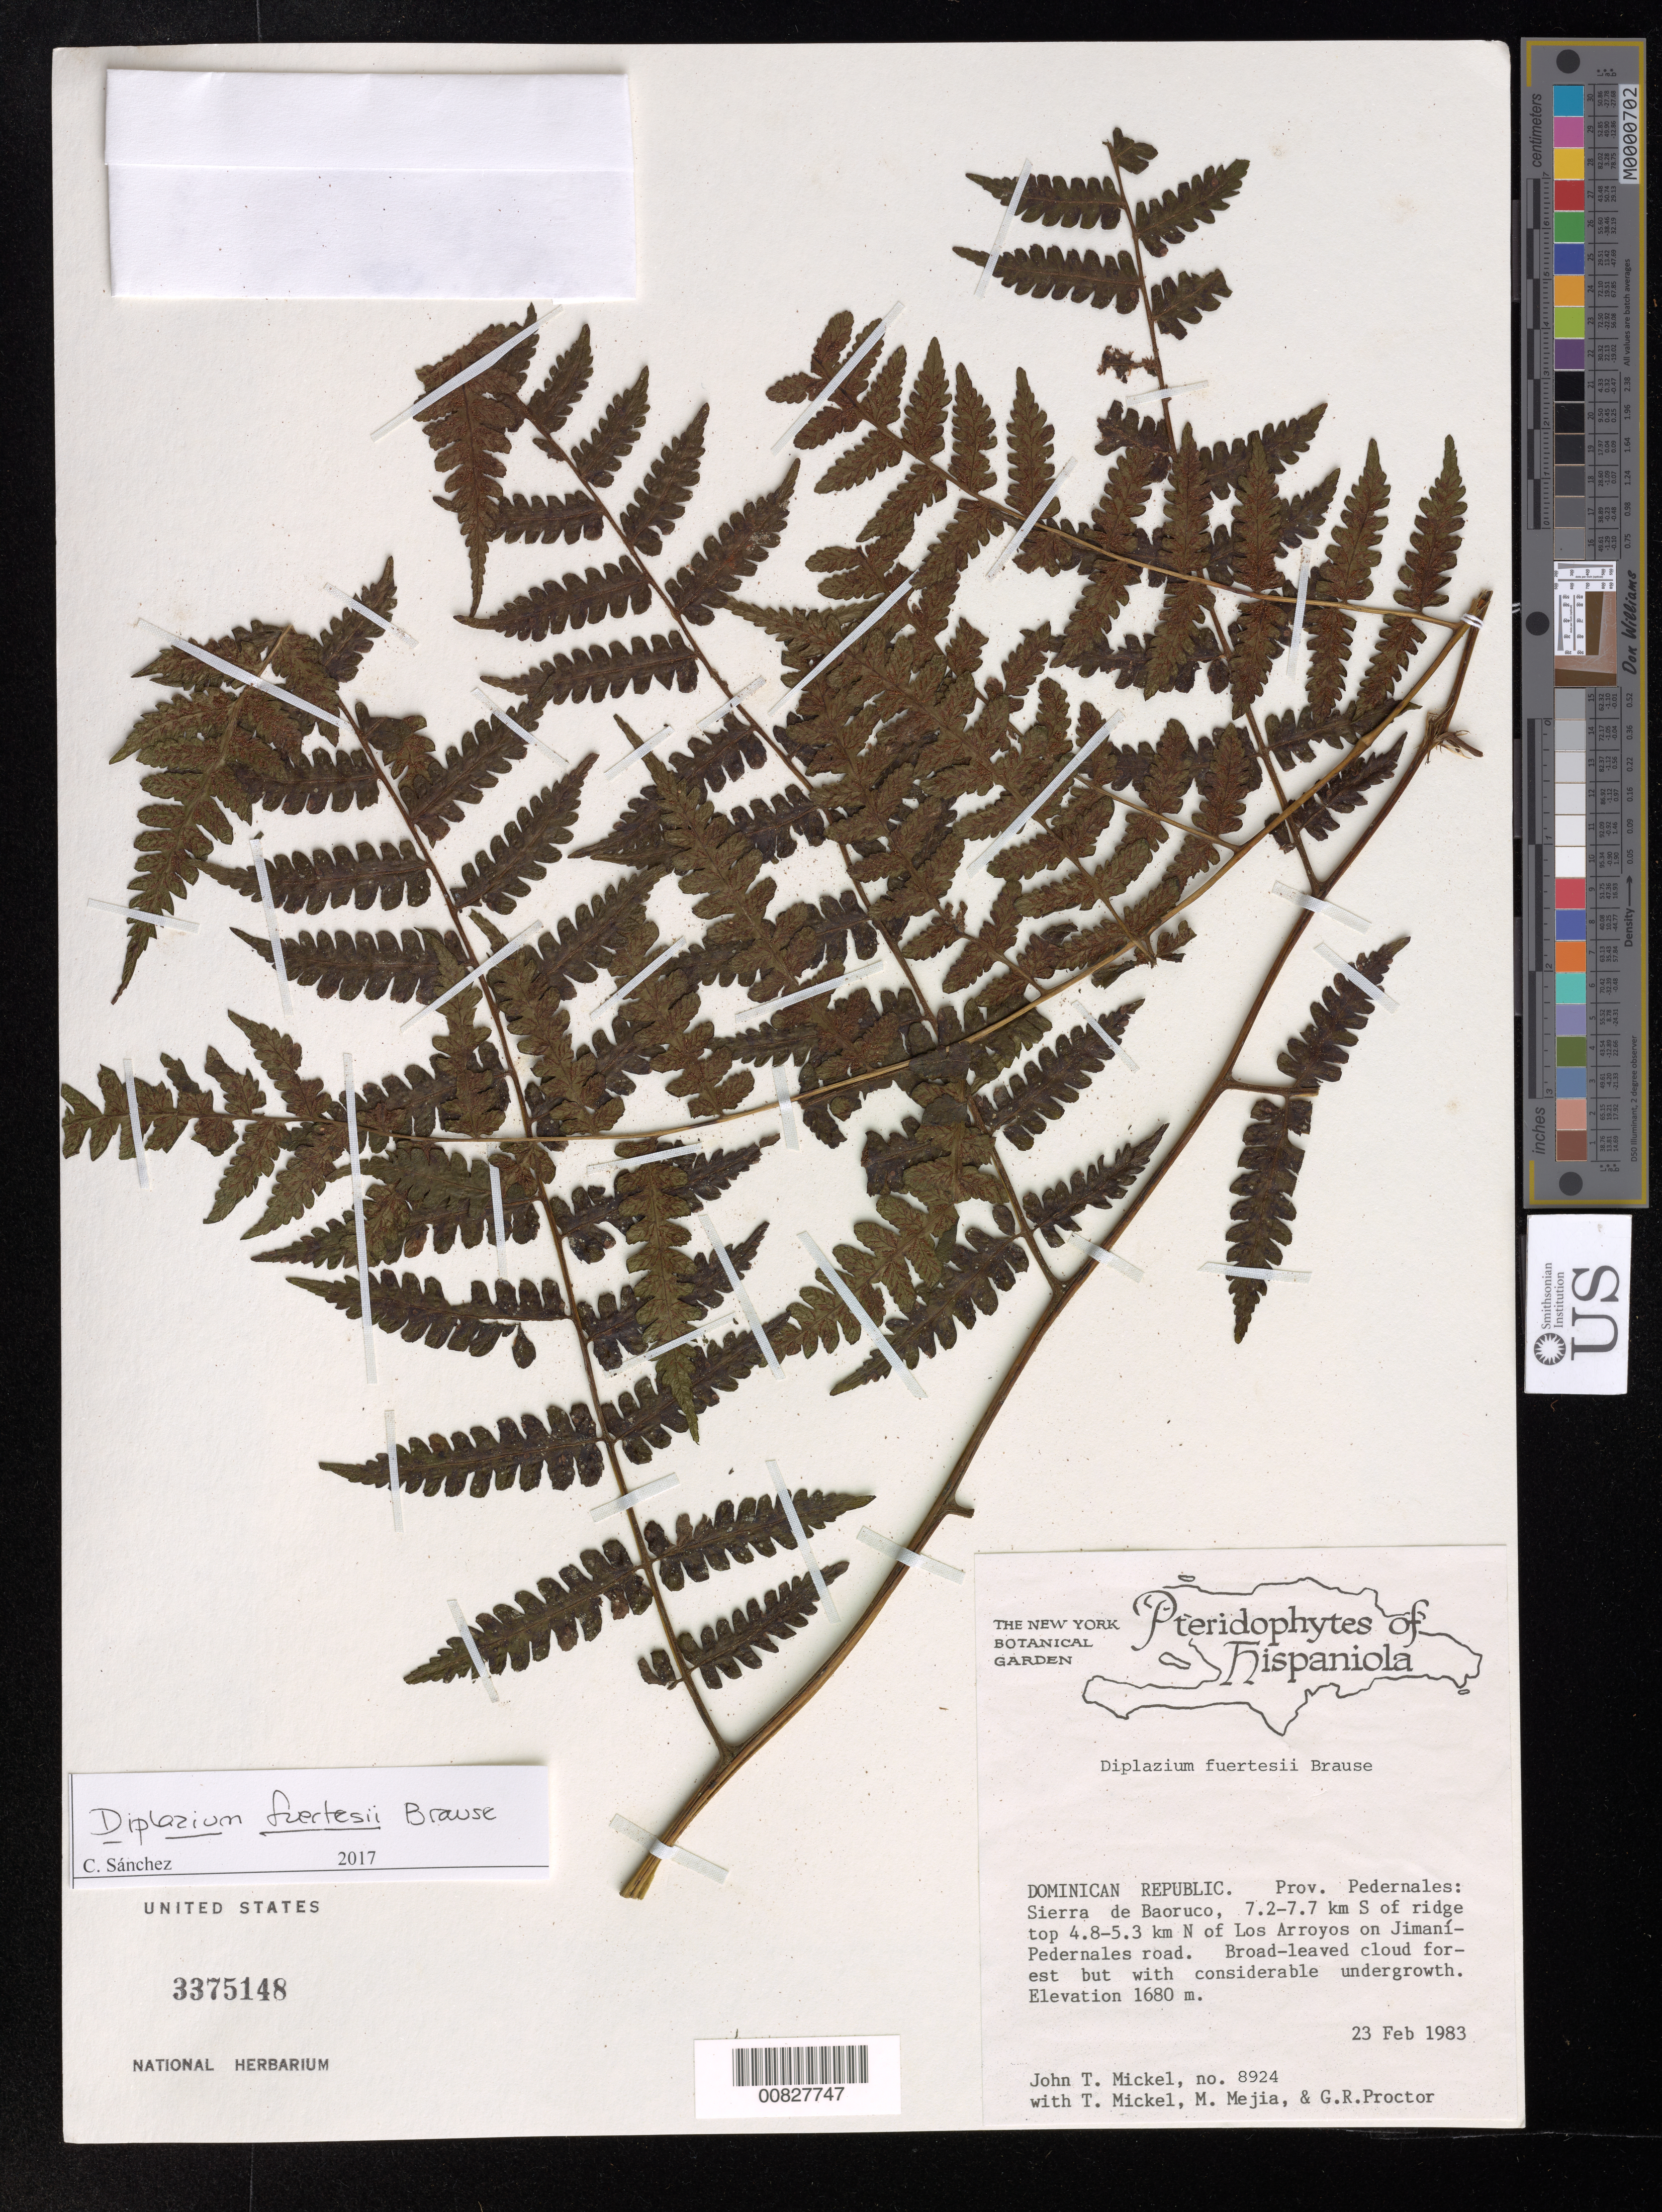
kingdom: Plantae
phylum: Tracheophyta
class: Polypodiopsida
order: Polypodiales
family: Athyriaceae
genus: Diplazium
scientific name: Diplazium fuertesii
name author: Brause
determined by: Sánchez, C.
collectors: J. T. Mickel, T. Mickel, M. Mejia & G. R. Proctor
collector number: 8924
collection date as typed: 23 Feb 1983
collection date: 1983-02-23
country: Dominican Republic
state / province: Pedernales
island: Hispaniola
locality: Sierra de Baoruco, 7.2-7.7 km S of ridge top, 4.8-5.3 km N of Los Arroyos on Jimaní-Pedernales road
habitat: Broad-leaved cloud forest but with considerable undergrowth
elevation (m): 1680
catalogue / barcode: US 3375148